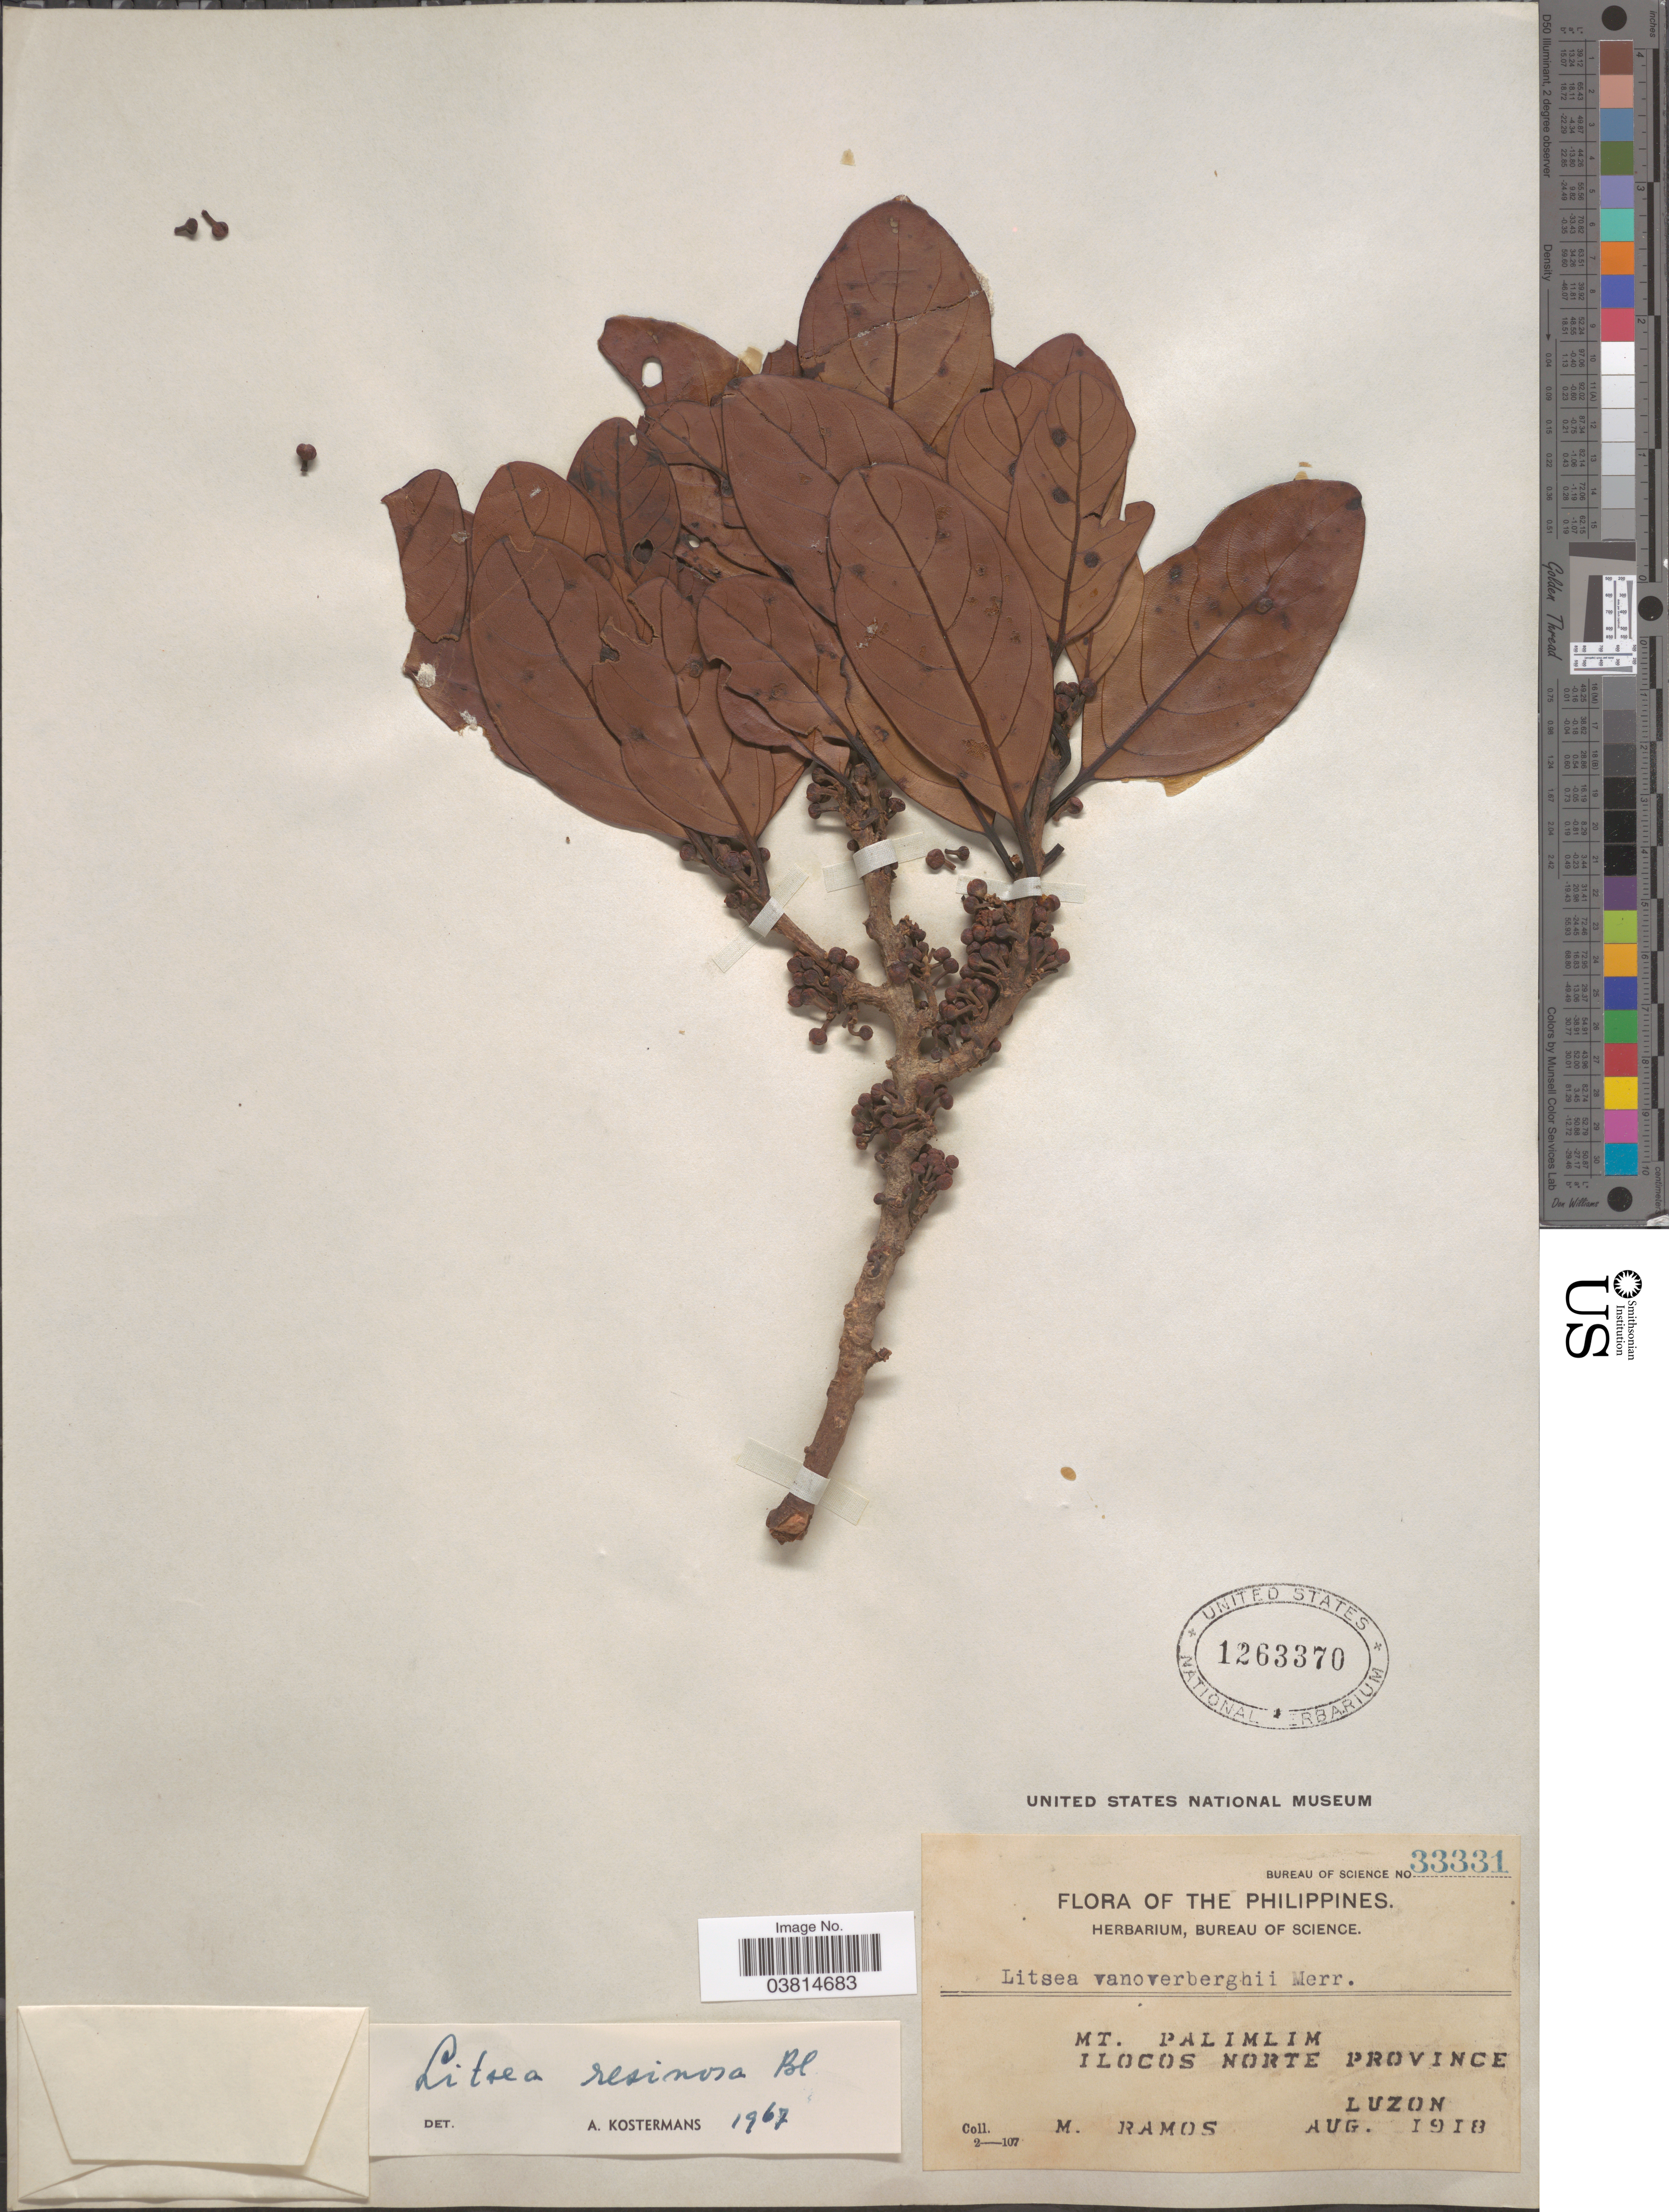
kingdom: Plantae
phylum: Tracheophyta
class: Magnoliopsida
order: Laurales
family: Lauraceae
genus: Litsea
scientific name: Litsea resinosa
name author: Blume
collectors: M. Ramos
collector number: Bureau of Science 33331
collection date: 1918-08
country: Philippines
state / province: Ilocos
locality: Mt. Palimlim. Ilocos Norte Province Luzon.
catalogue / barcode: US 1263370